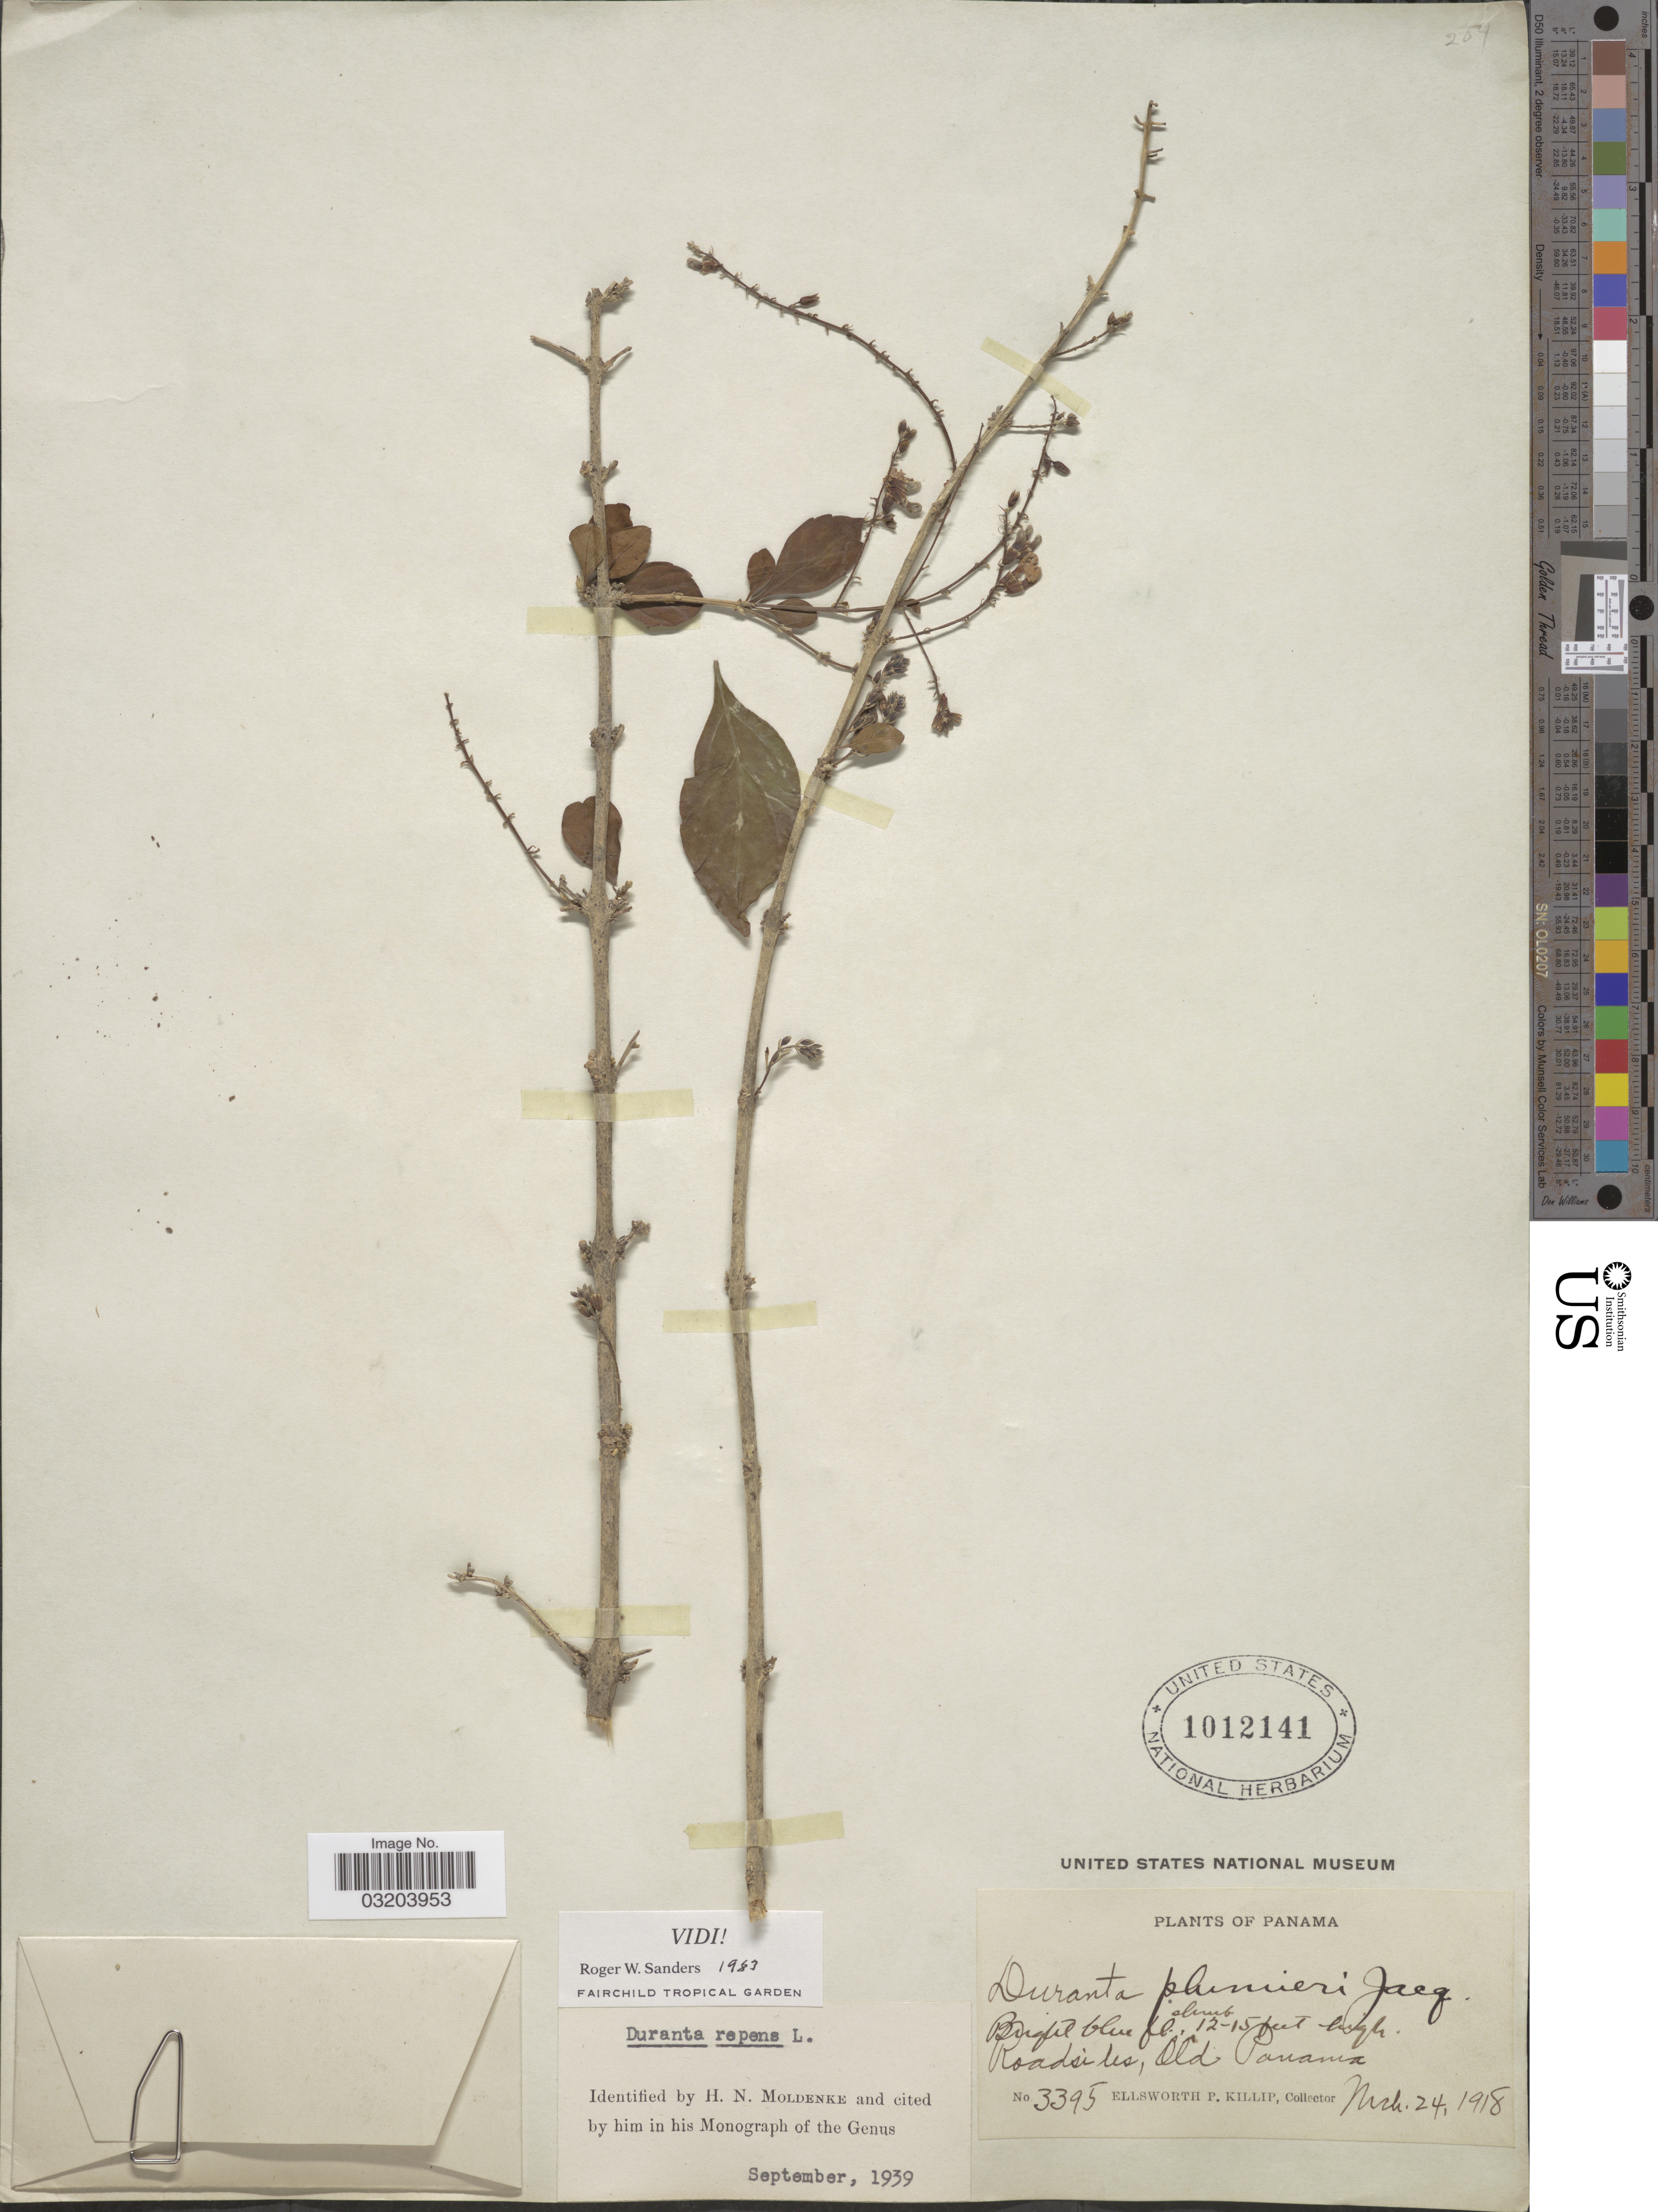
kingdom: Plantae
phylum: Tracheophyta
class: Magnoliopsida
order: Lamiales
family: Verbenaceae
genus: Duranta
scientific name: Duranta erecta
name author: L.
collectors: E. P. Killip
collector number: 3395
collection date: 1918-03-24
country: Panama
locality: Roadsides, Old Panama.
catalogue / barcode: US 1012141